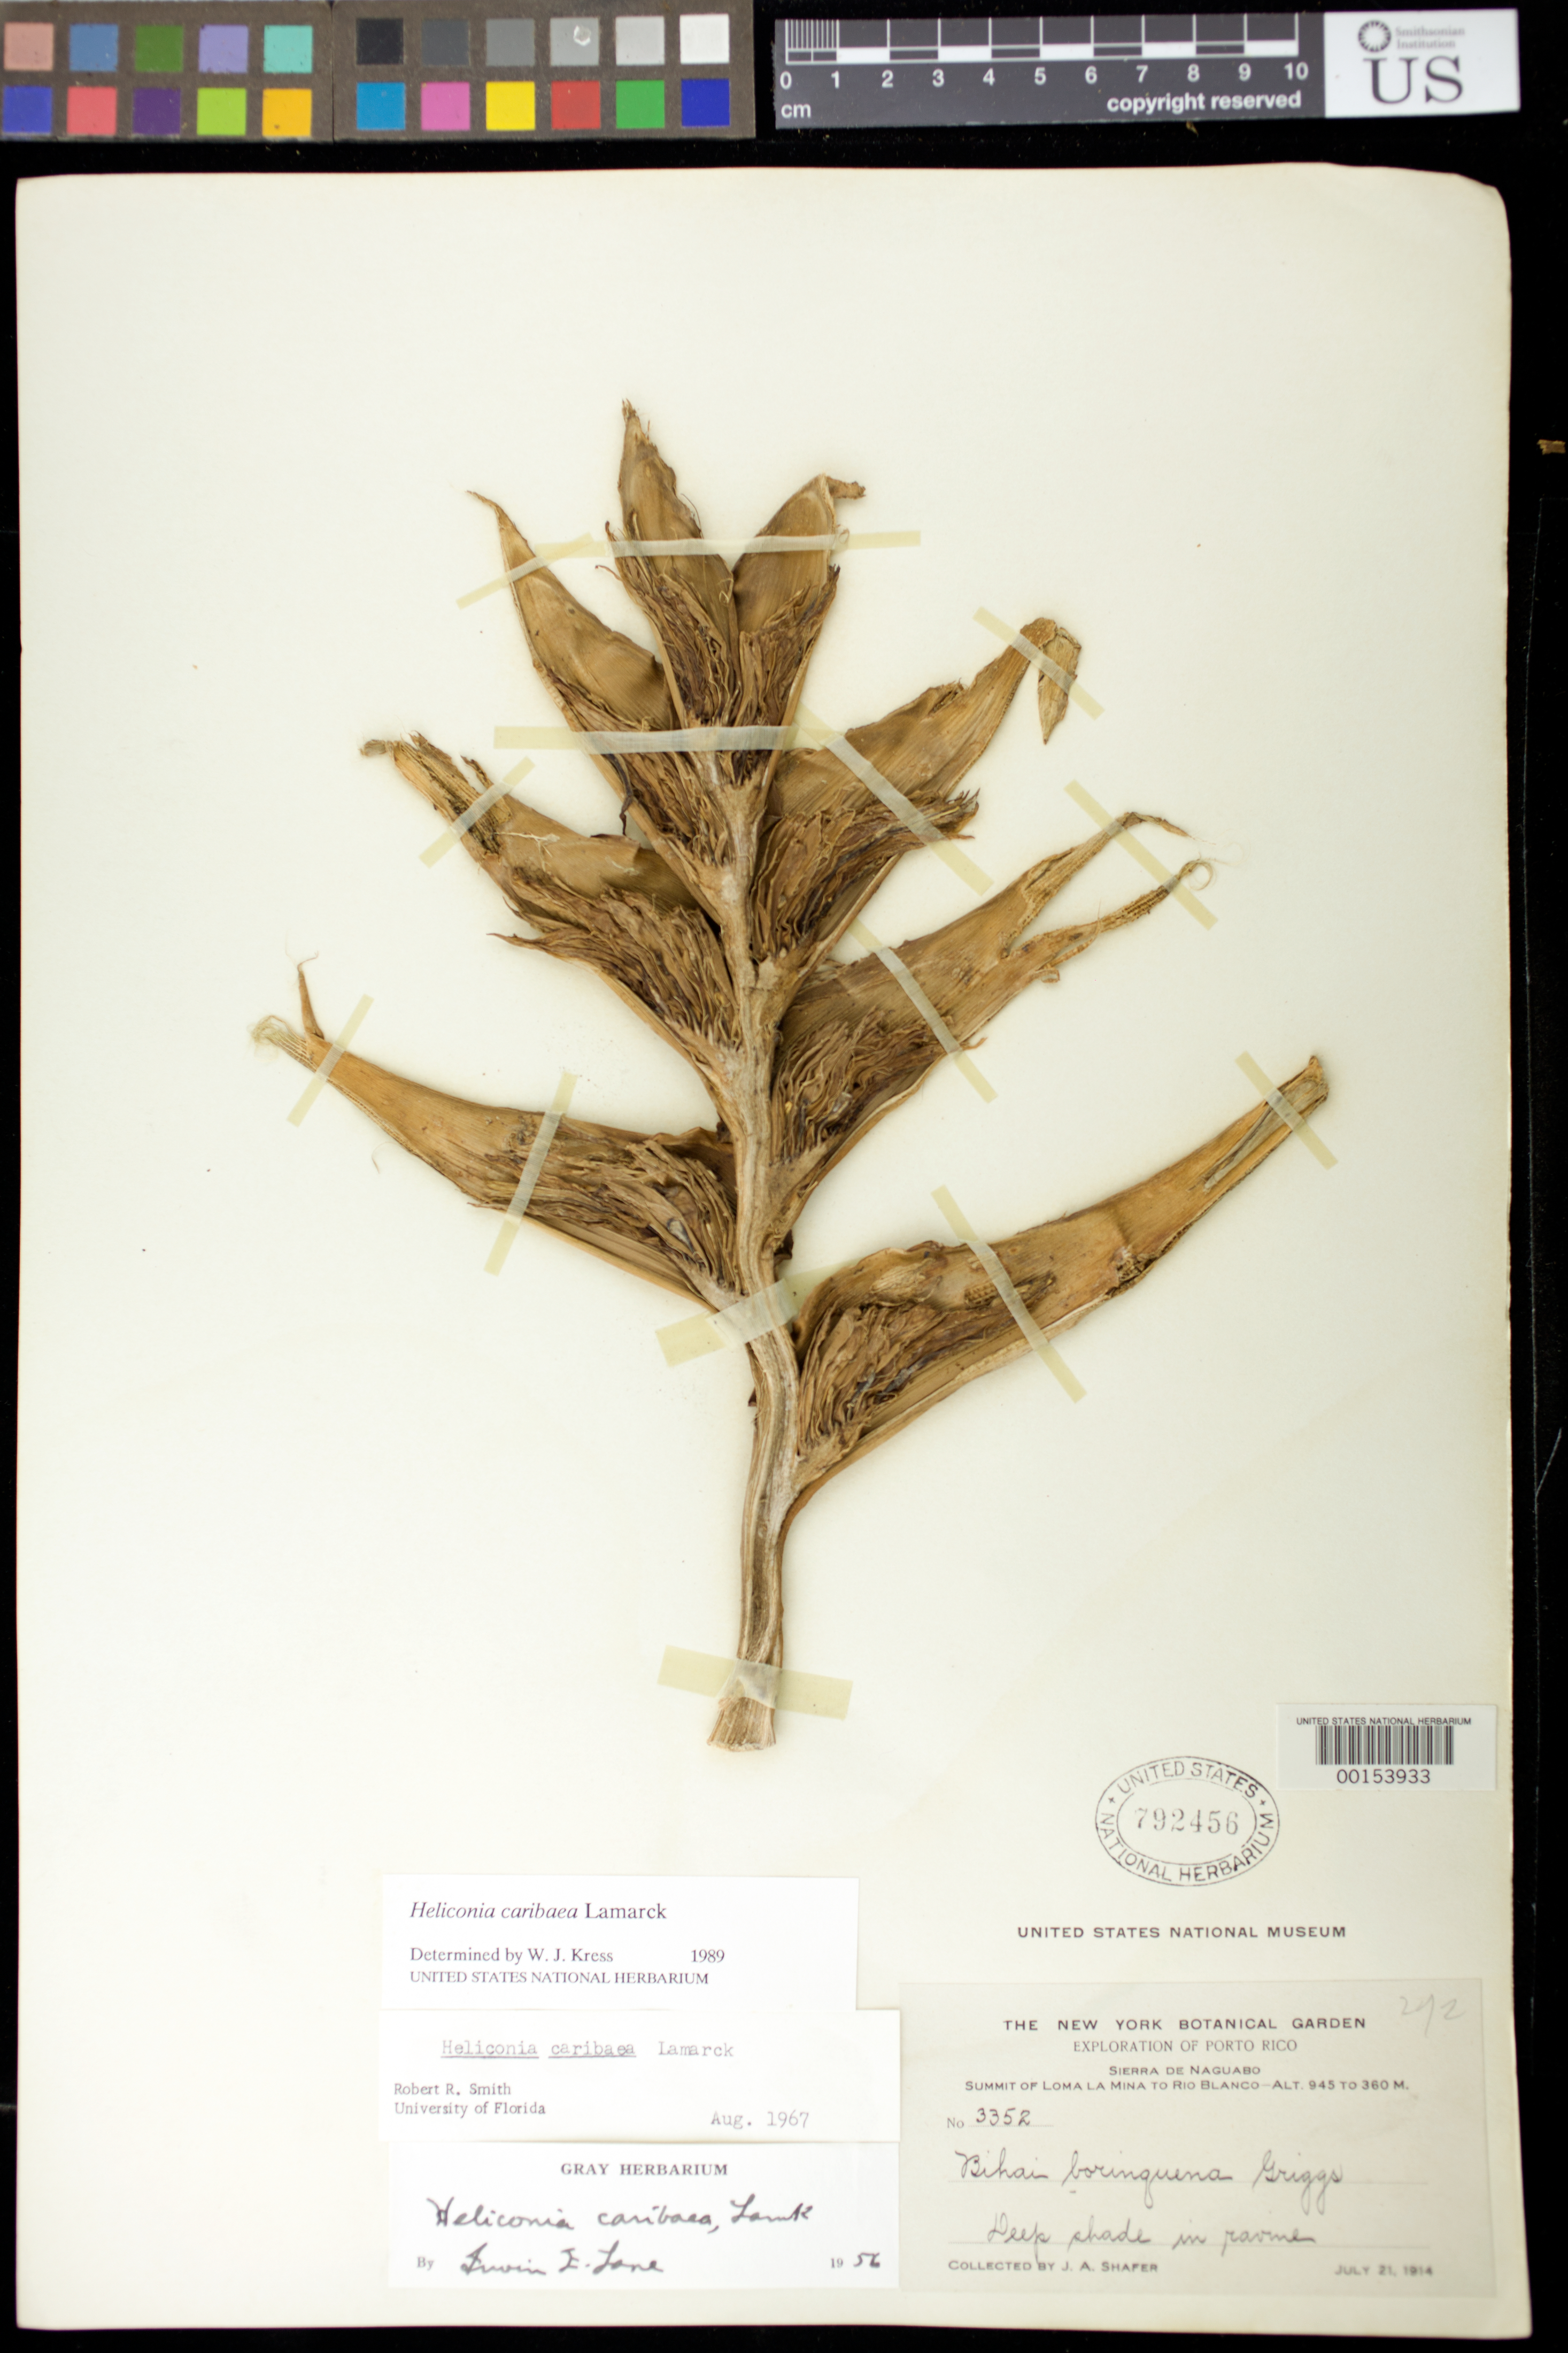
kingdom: Plantae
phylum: Tracheophyta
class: Liliopsida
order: Zingiberales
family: Heliconiaceae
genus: Heliconia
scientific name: Heliconia caribaea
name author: Lam.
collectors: J. A. Shafer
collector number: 3352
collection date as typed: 21 Jul 1914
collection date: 1914-07-21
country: Puerto Rico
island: Greater Antilles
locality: Sierra de naguabo, summit of loma la mina to rio blanco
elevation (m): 360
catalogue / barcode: US 792456